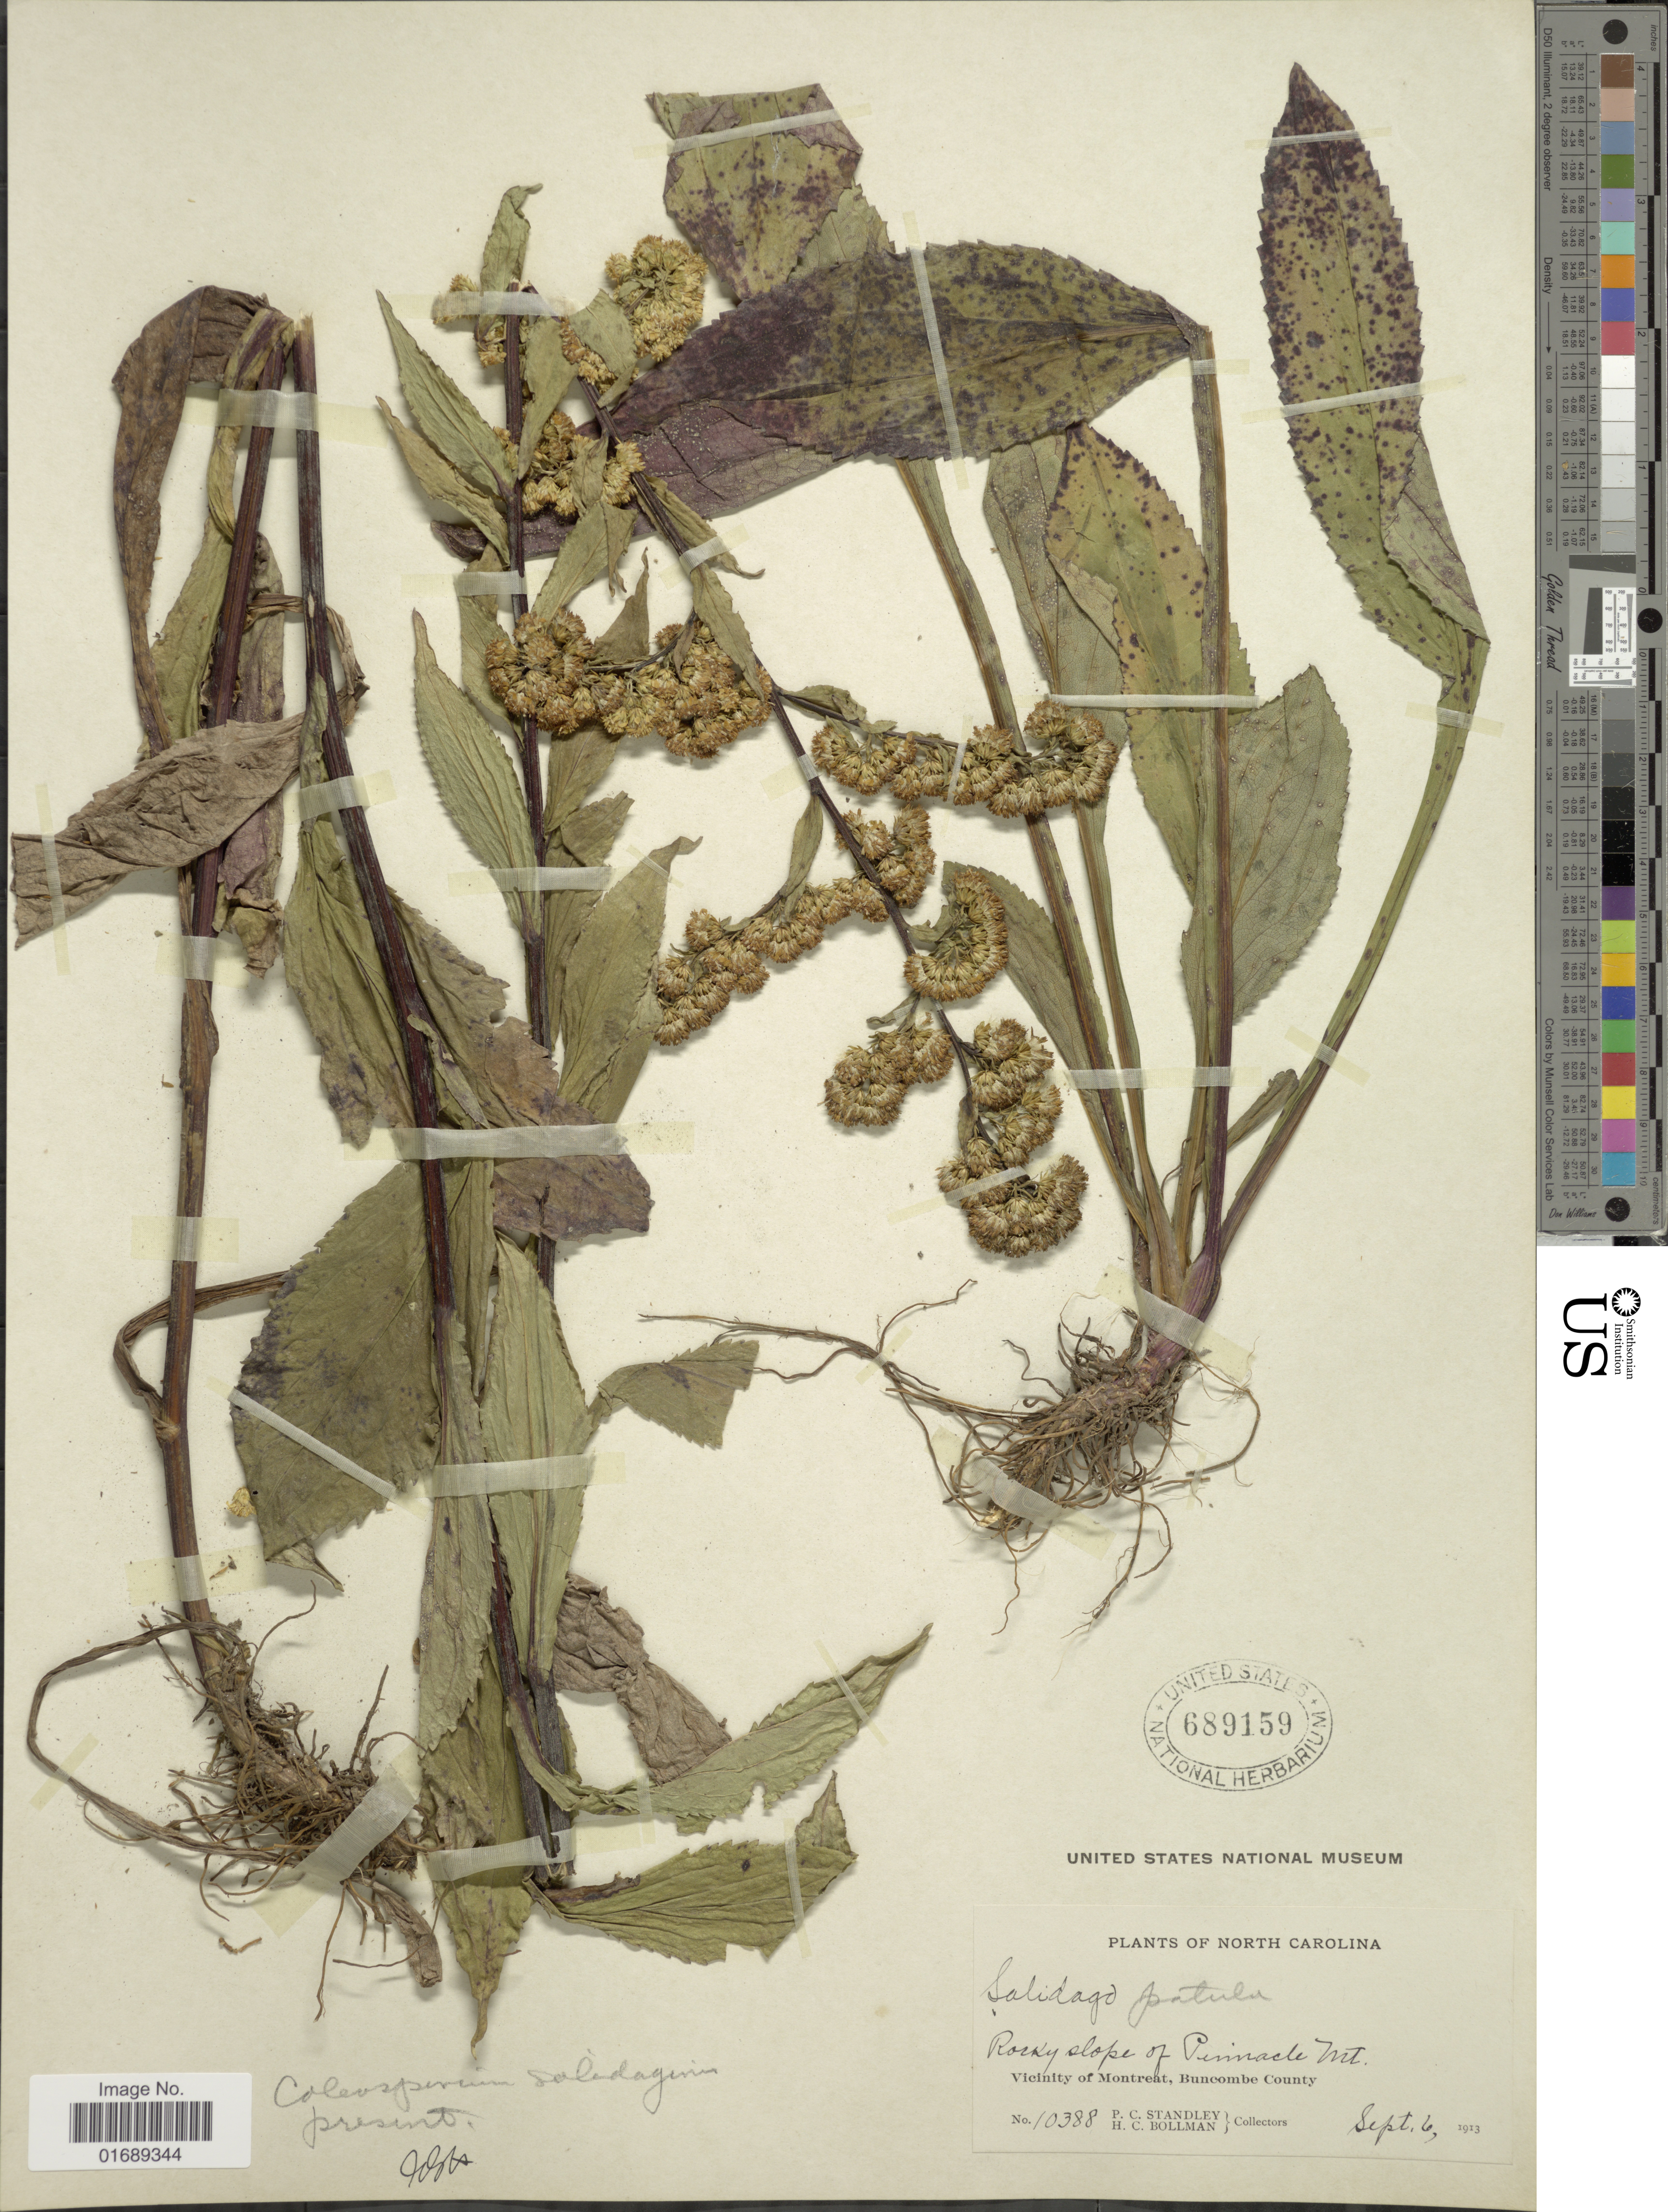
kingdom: Plantae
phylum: Tracheophyta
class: Magnoliopsida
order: Asterales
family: Asteraceae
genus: Solidago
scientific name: Solidago patula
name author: Muhl. ex Willd.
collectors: P. C. Standley & H. C. Bollman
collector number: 10388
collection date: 1913-09-06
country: United States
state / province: North Carolina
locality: Rocky slope of Pinnacle Mt., Vicinity of Montreat, Buncombe County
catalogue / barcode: US 689159